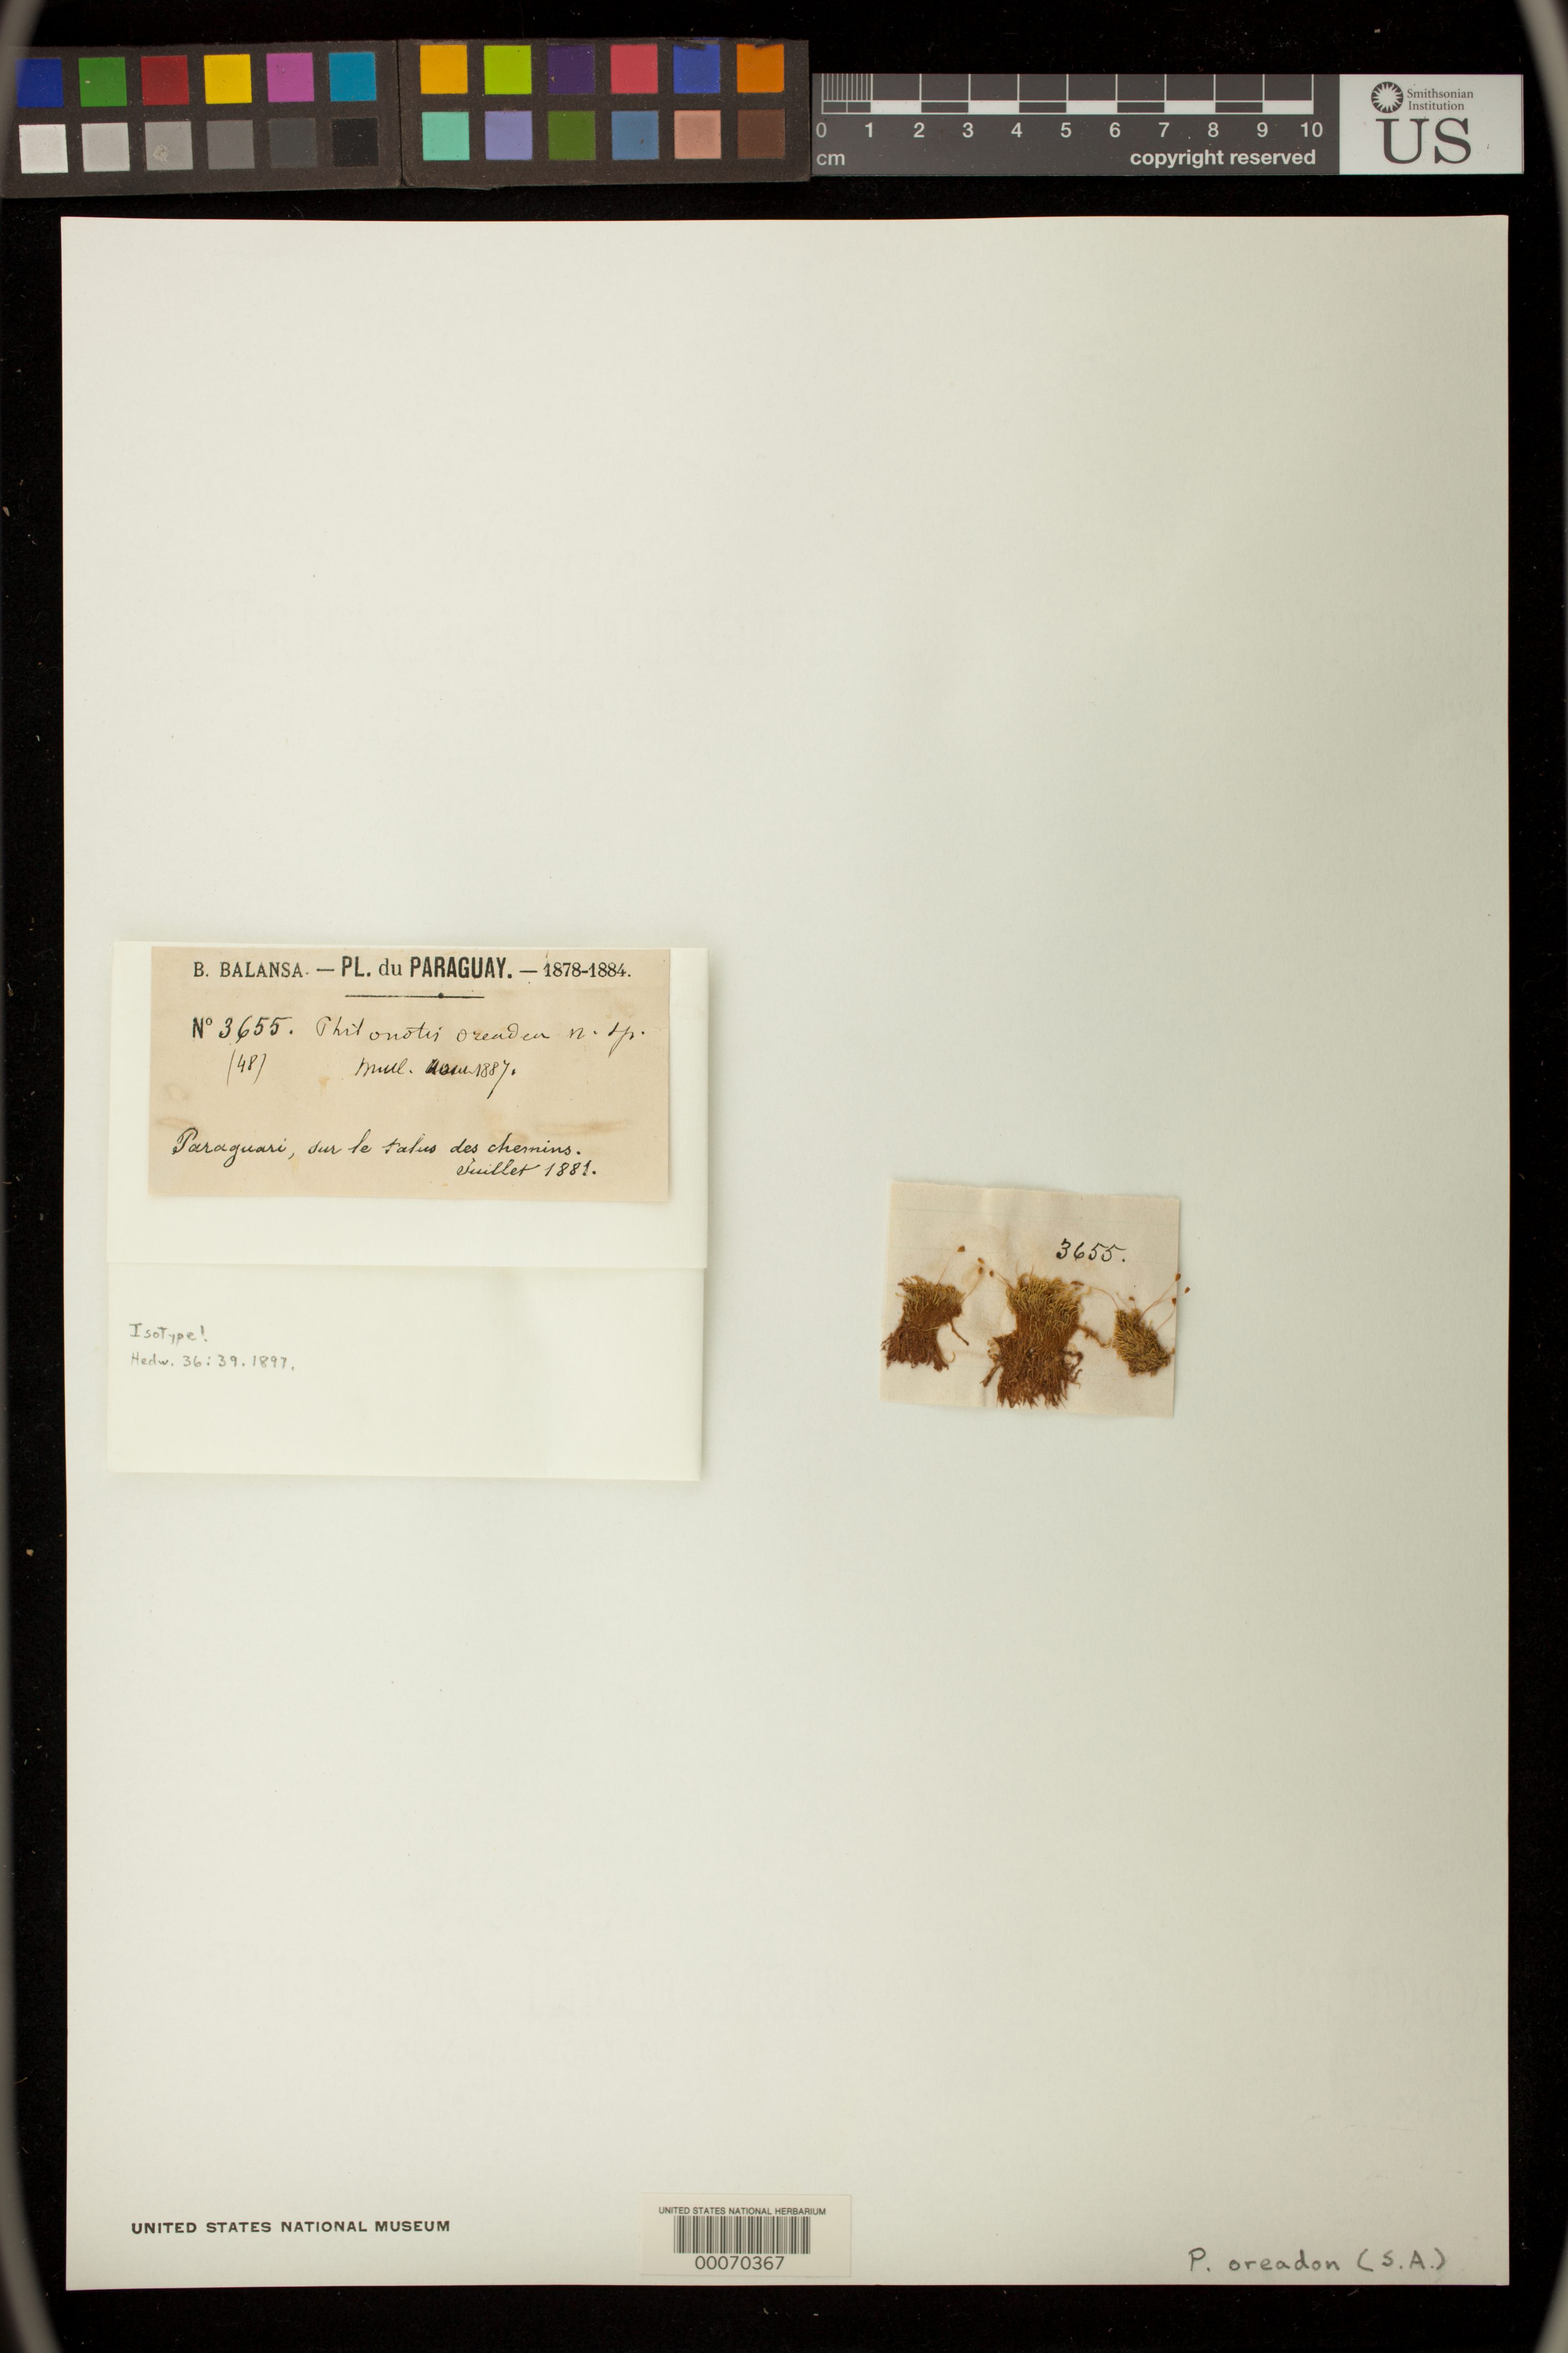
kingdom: Plantae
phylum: Bryophyta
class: Bryopsida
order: Bartramiales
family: Bartramiaceae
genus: Philonotis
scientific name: Philonotis oreadon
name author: Müll. Hal.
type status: Isotype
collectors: B. Balansa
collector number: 3655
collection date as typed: Jul 1881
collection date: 1881-07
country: Paraguay